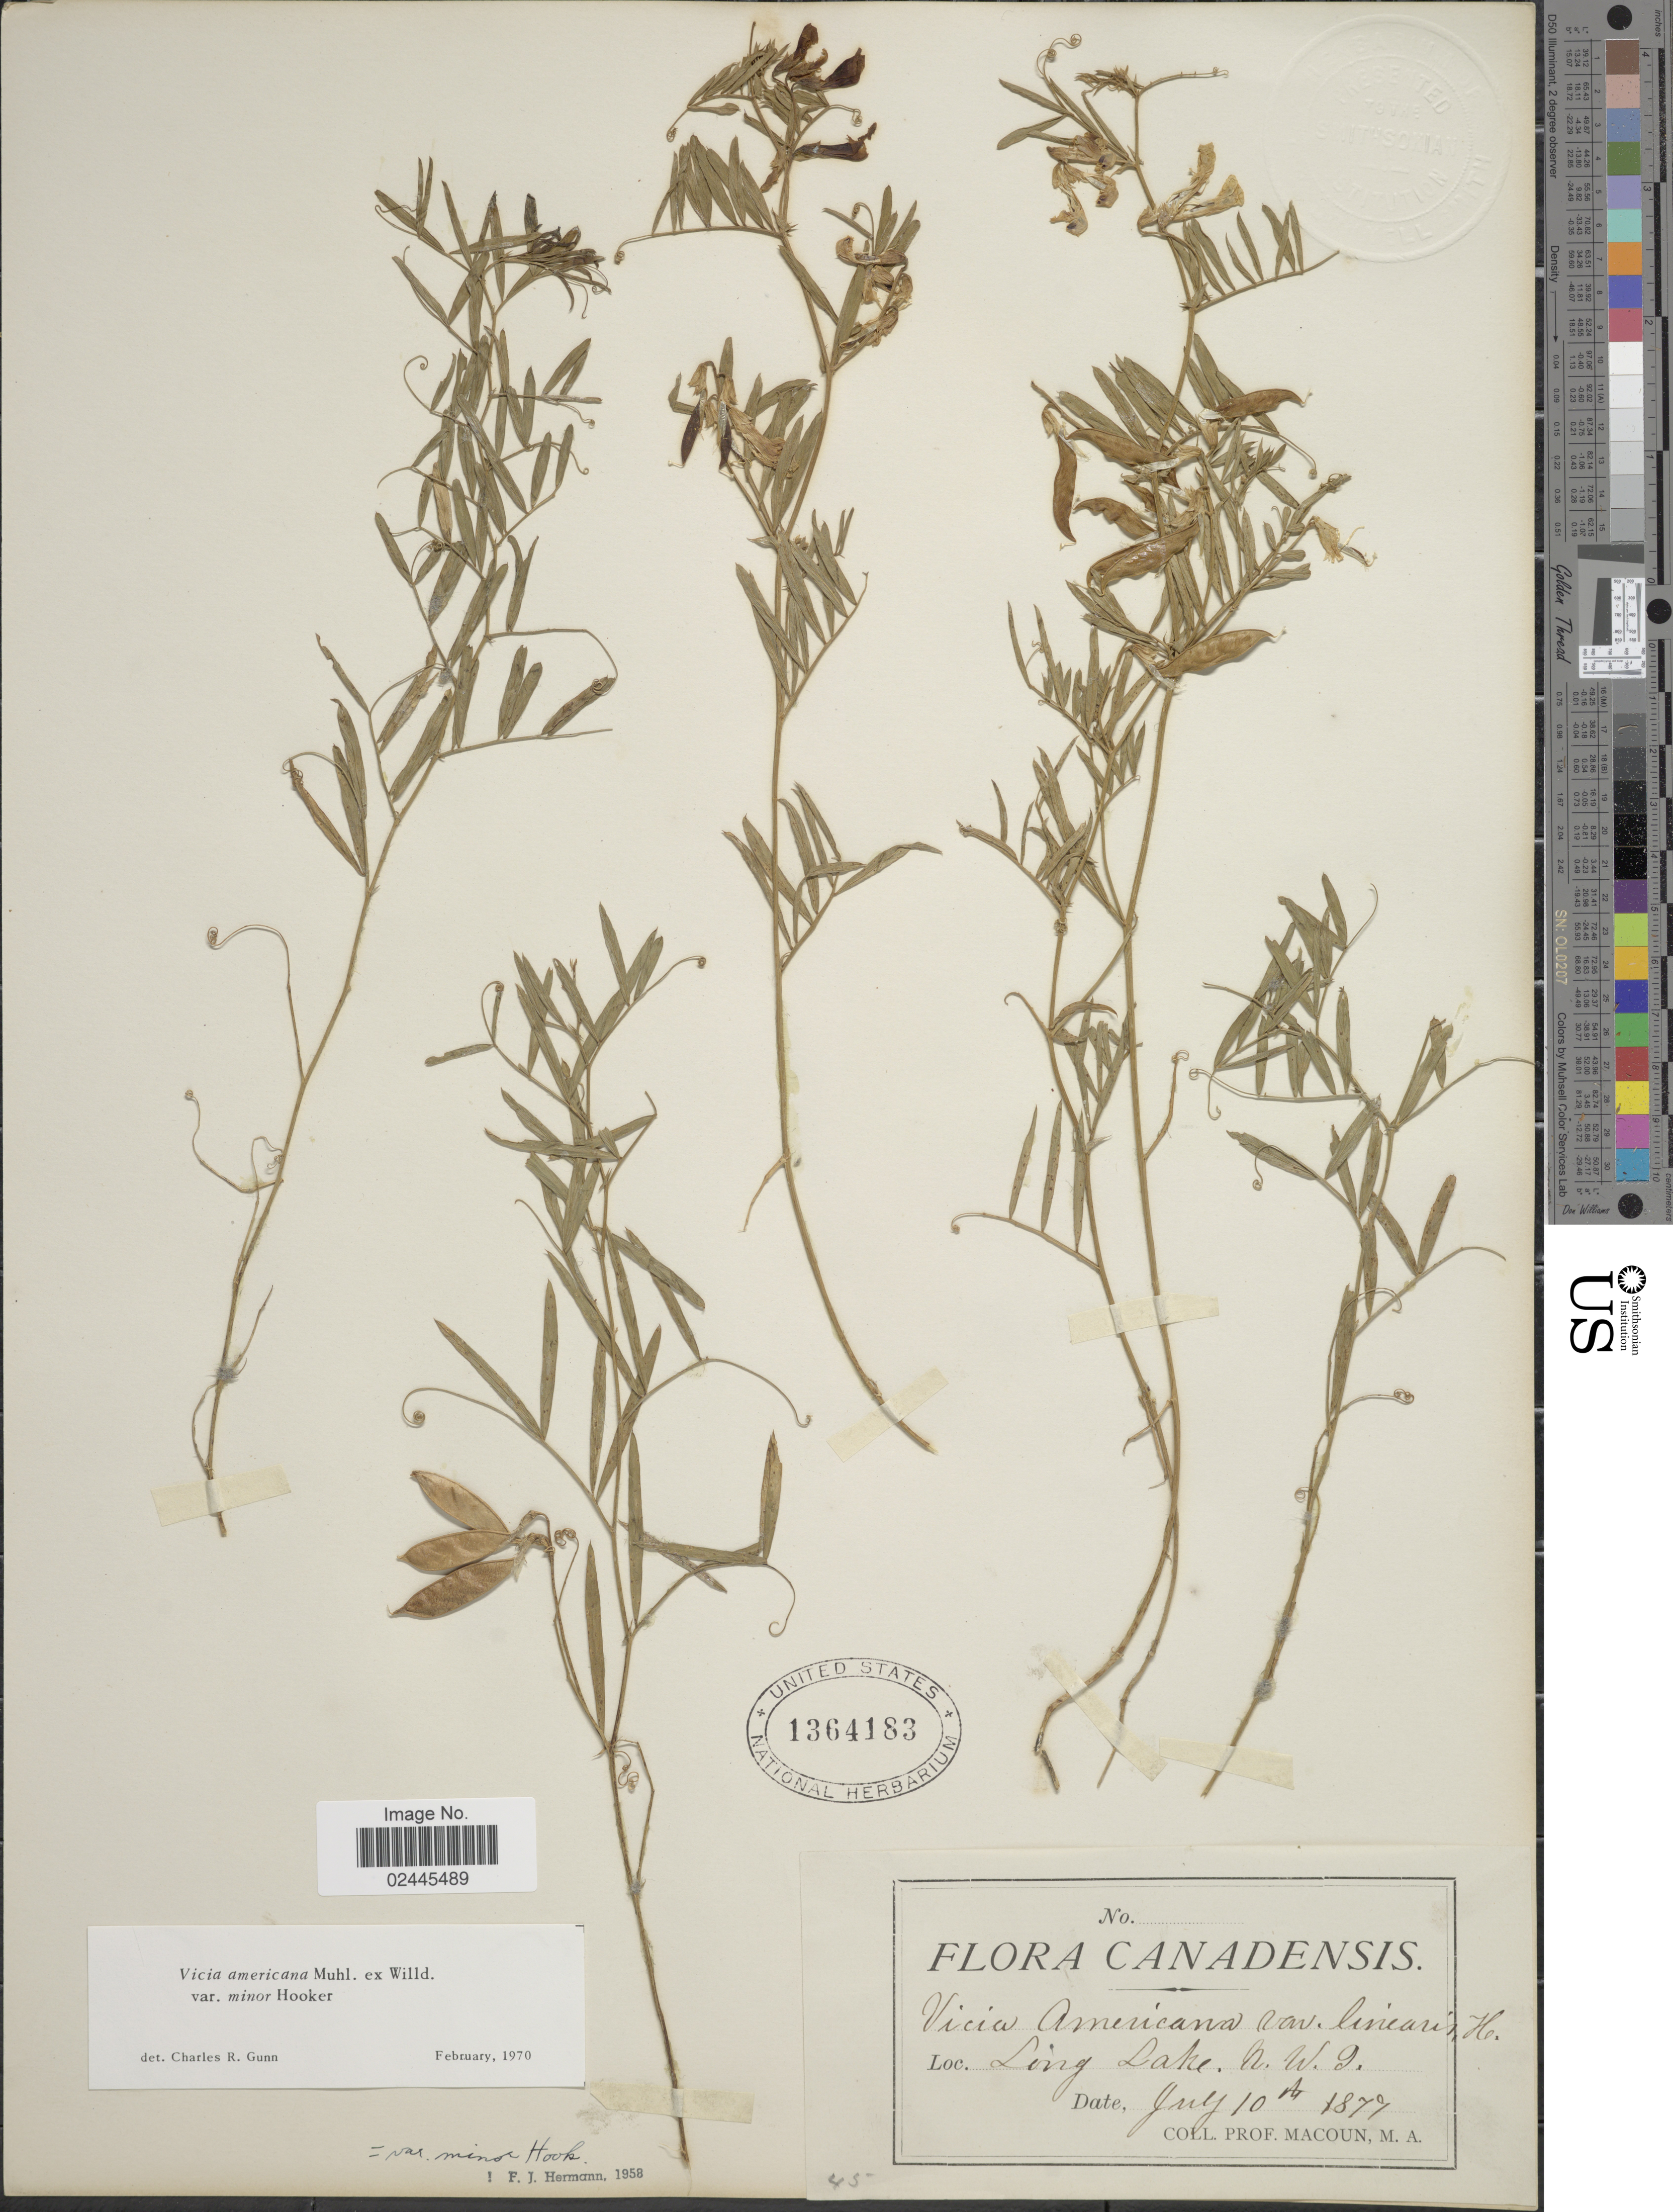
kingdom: Plantae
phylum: Tracheophyta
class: Magnoliopsida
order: Fabales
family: Fabaceae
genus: Vicia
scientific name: Vicia americana var. minor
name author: Hook.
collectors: M. Macoun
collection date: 1877-07-10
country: Canada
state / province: Northwest Territories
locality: Long Lake, Canadensis.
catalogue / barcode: US 1364183